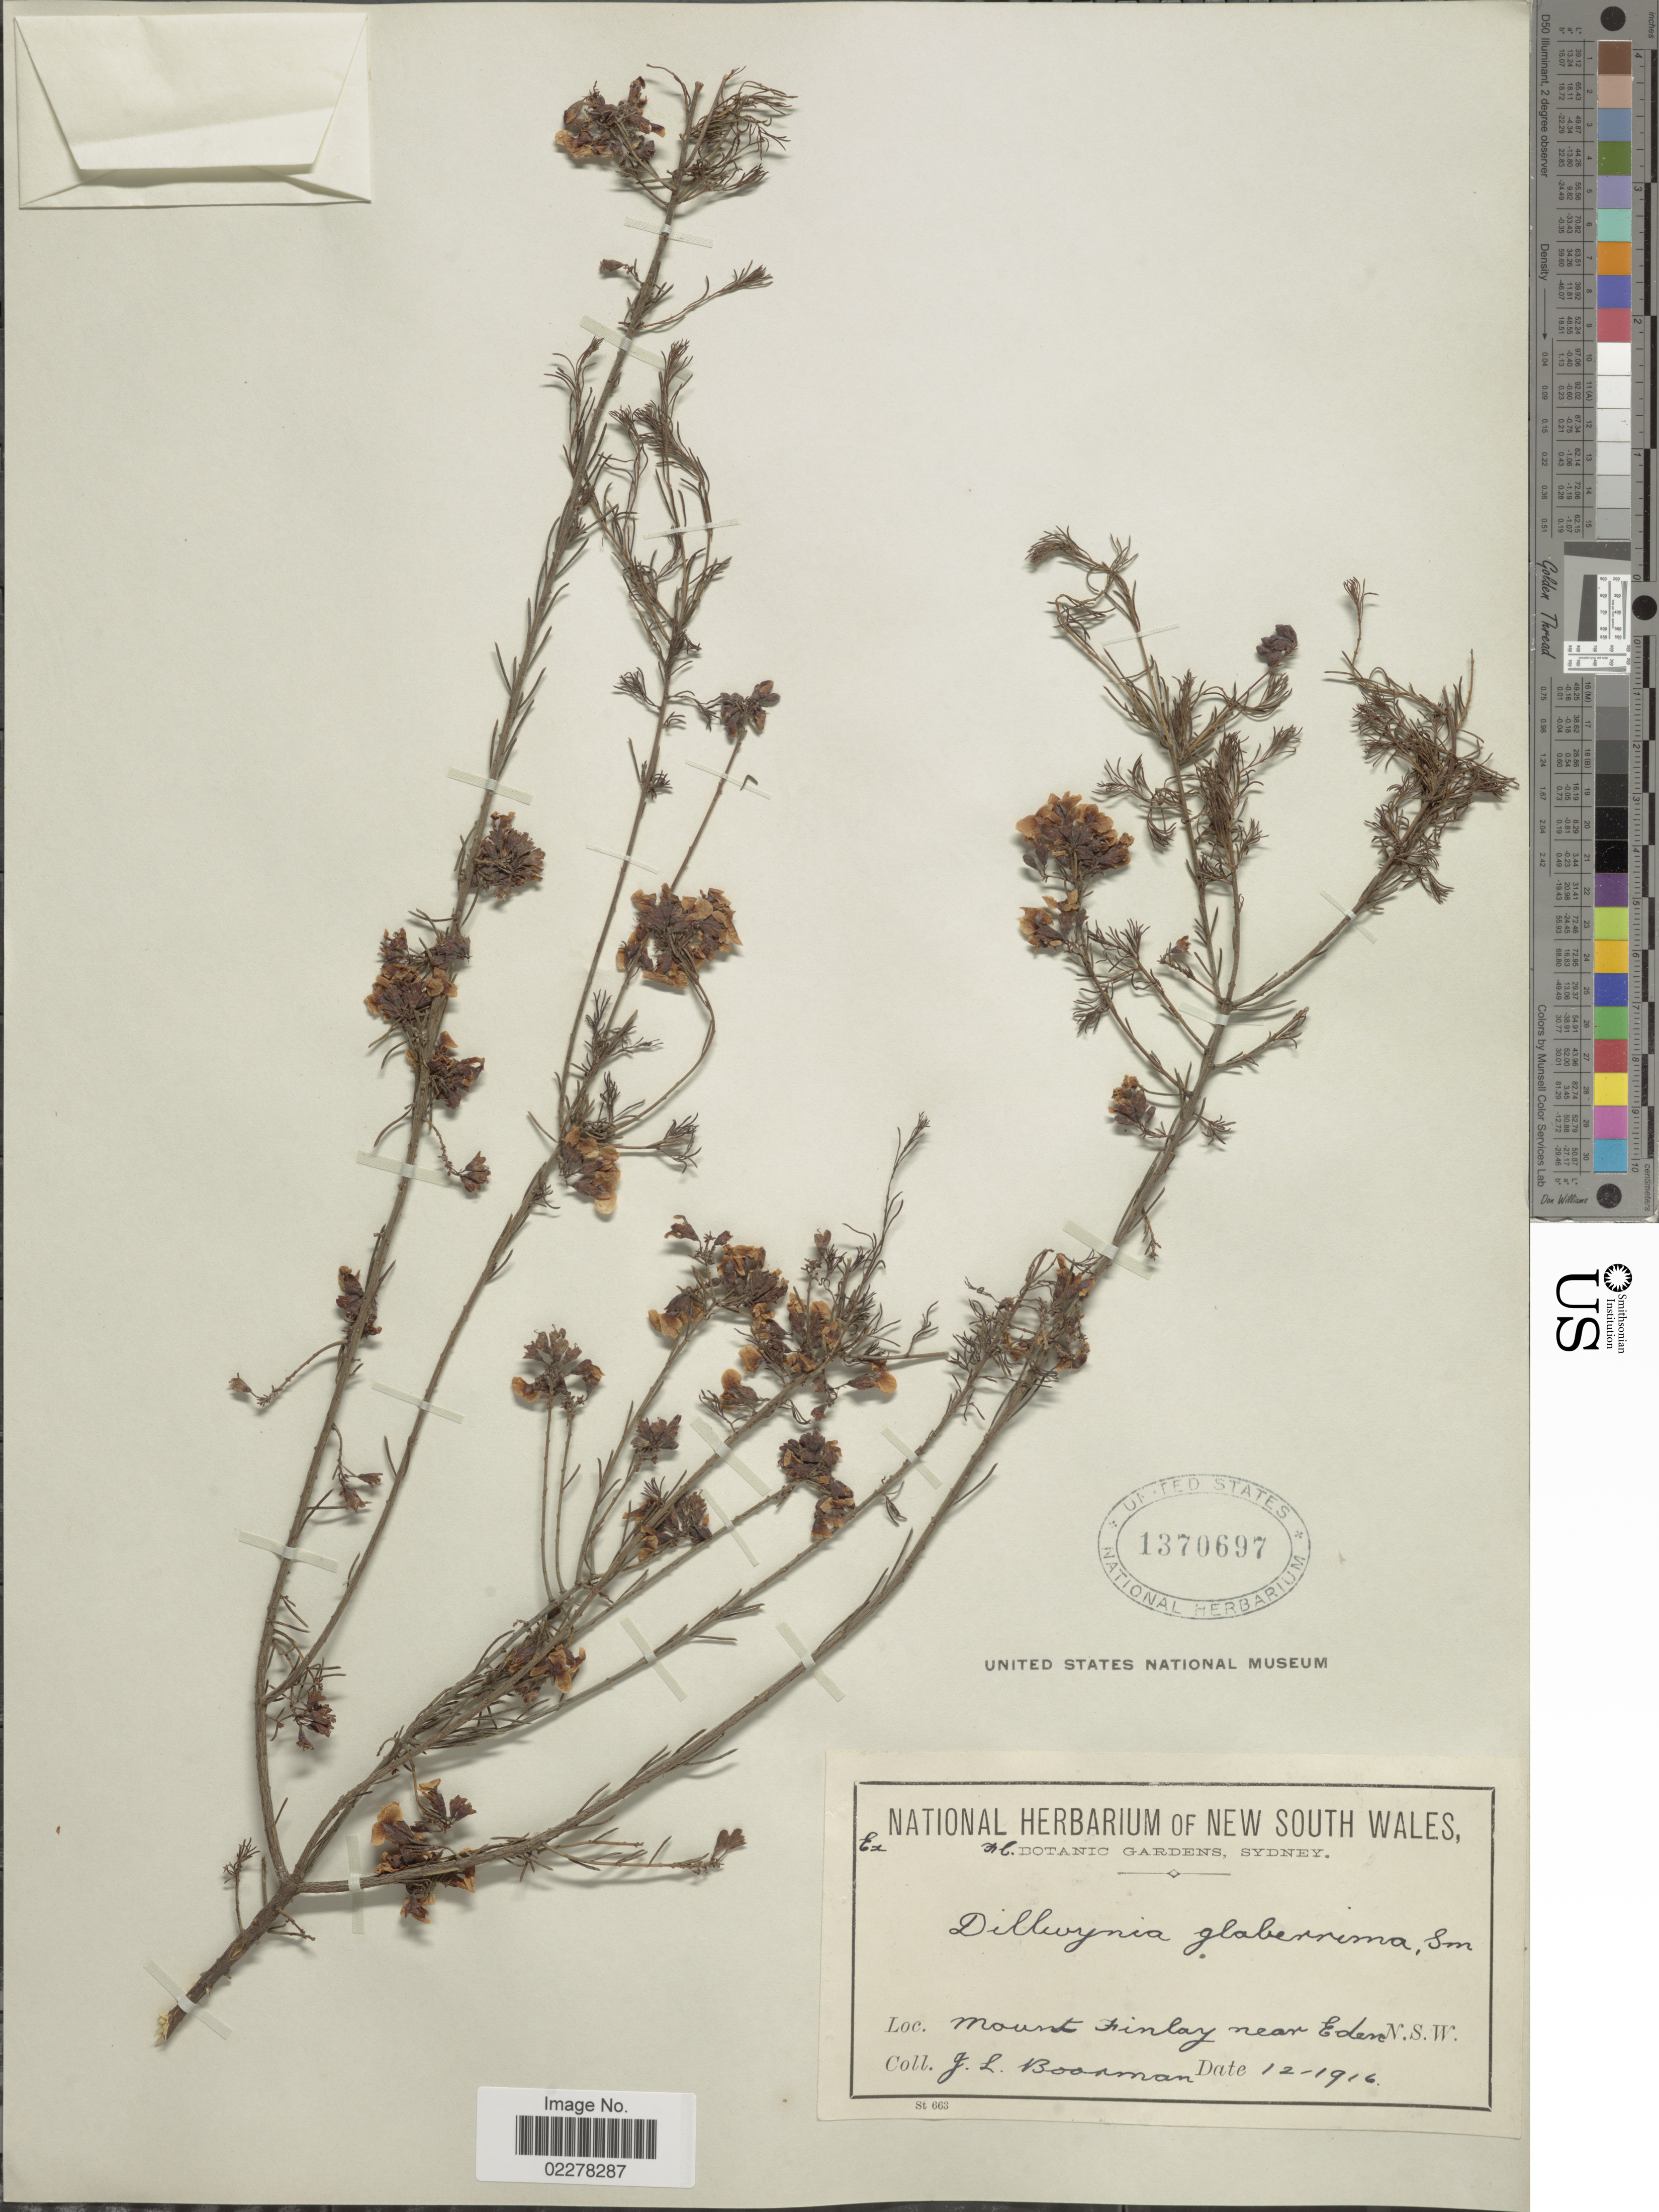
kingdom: Plantae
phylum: Tracheophyta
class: Magnoliopsida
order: Fabales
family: Fabaceae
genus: Dillwynia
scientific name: Dillwynia glaberrima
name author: Sm.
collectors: J. Boorman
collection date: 1916-12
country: Australia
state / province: New South Wales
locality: Mount Finlay near Eden. N.S.W.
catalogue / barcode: US 1370697